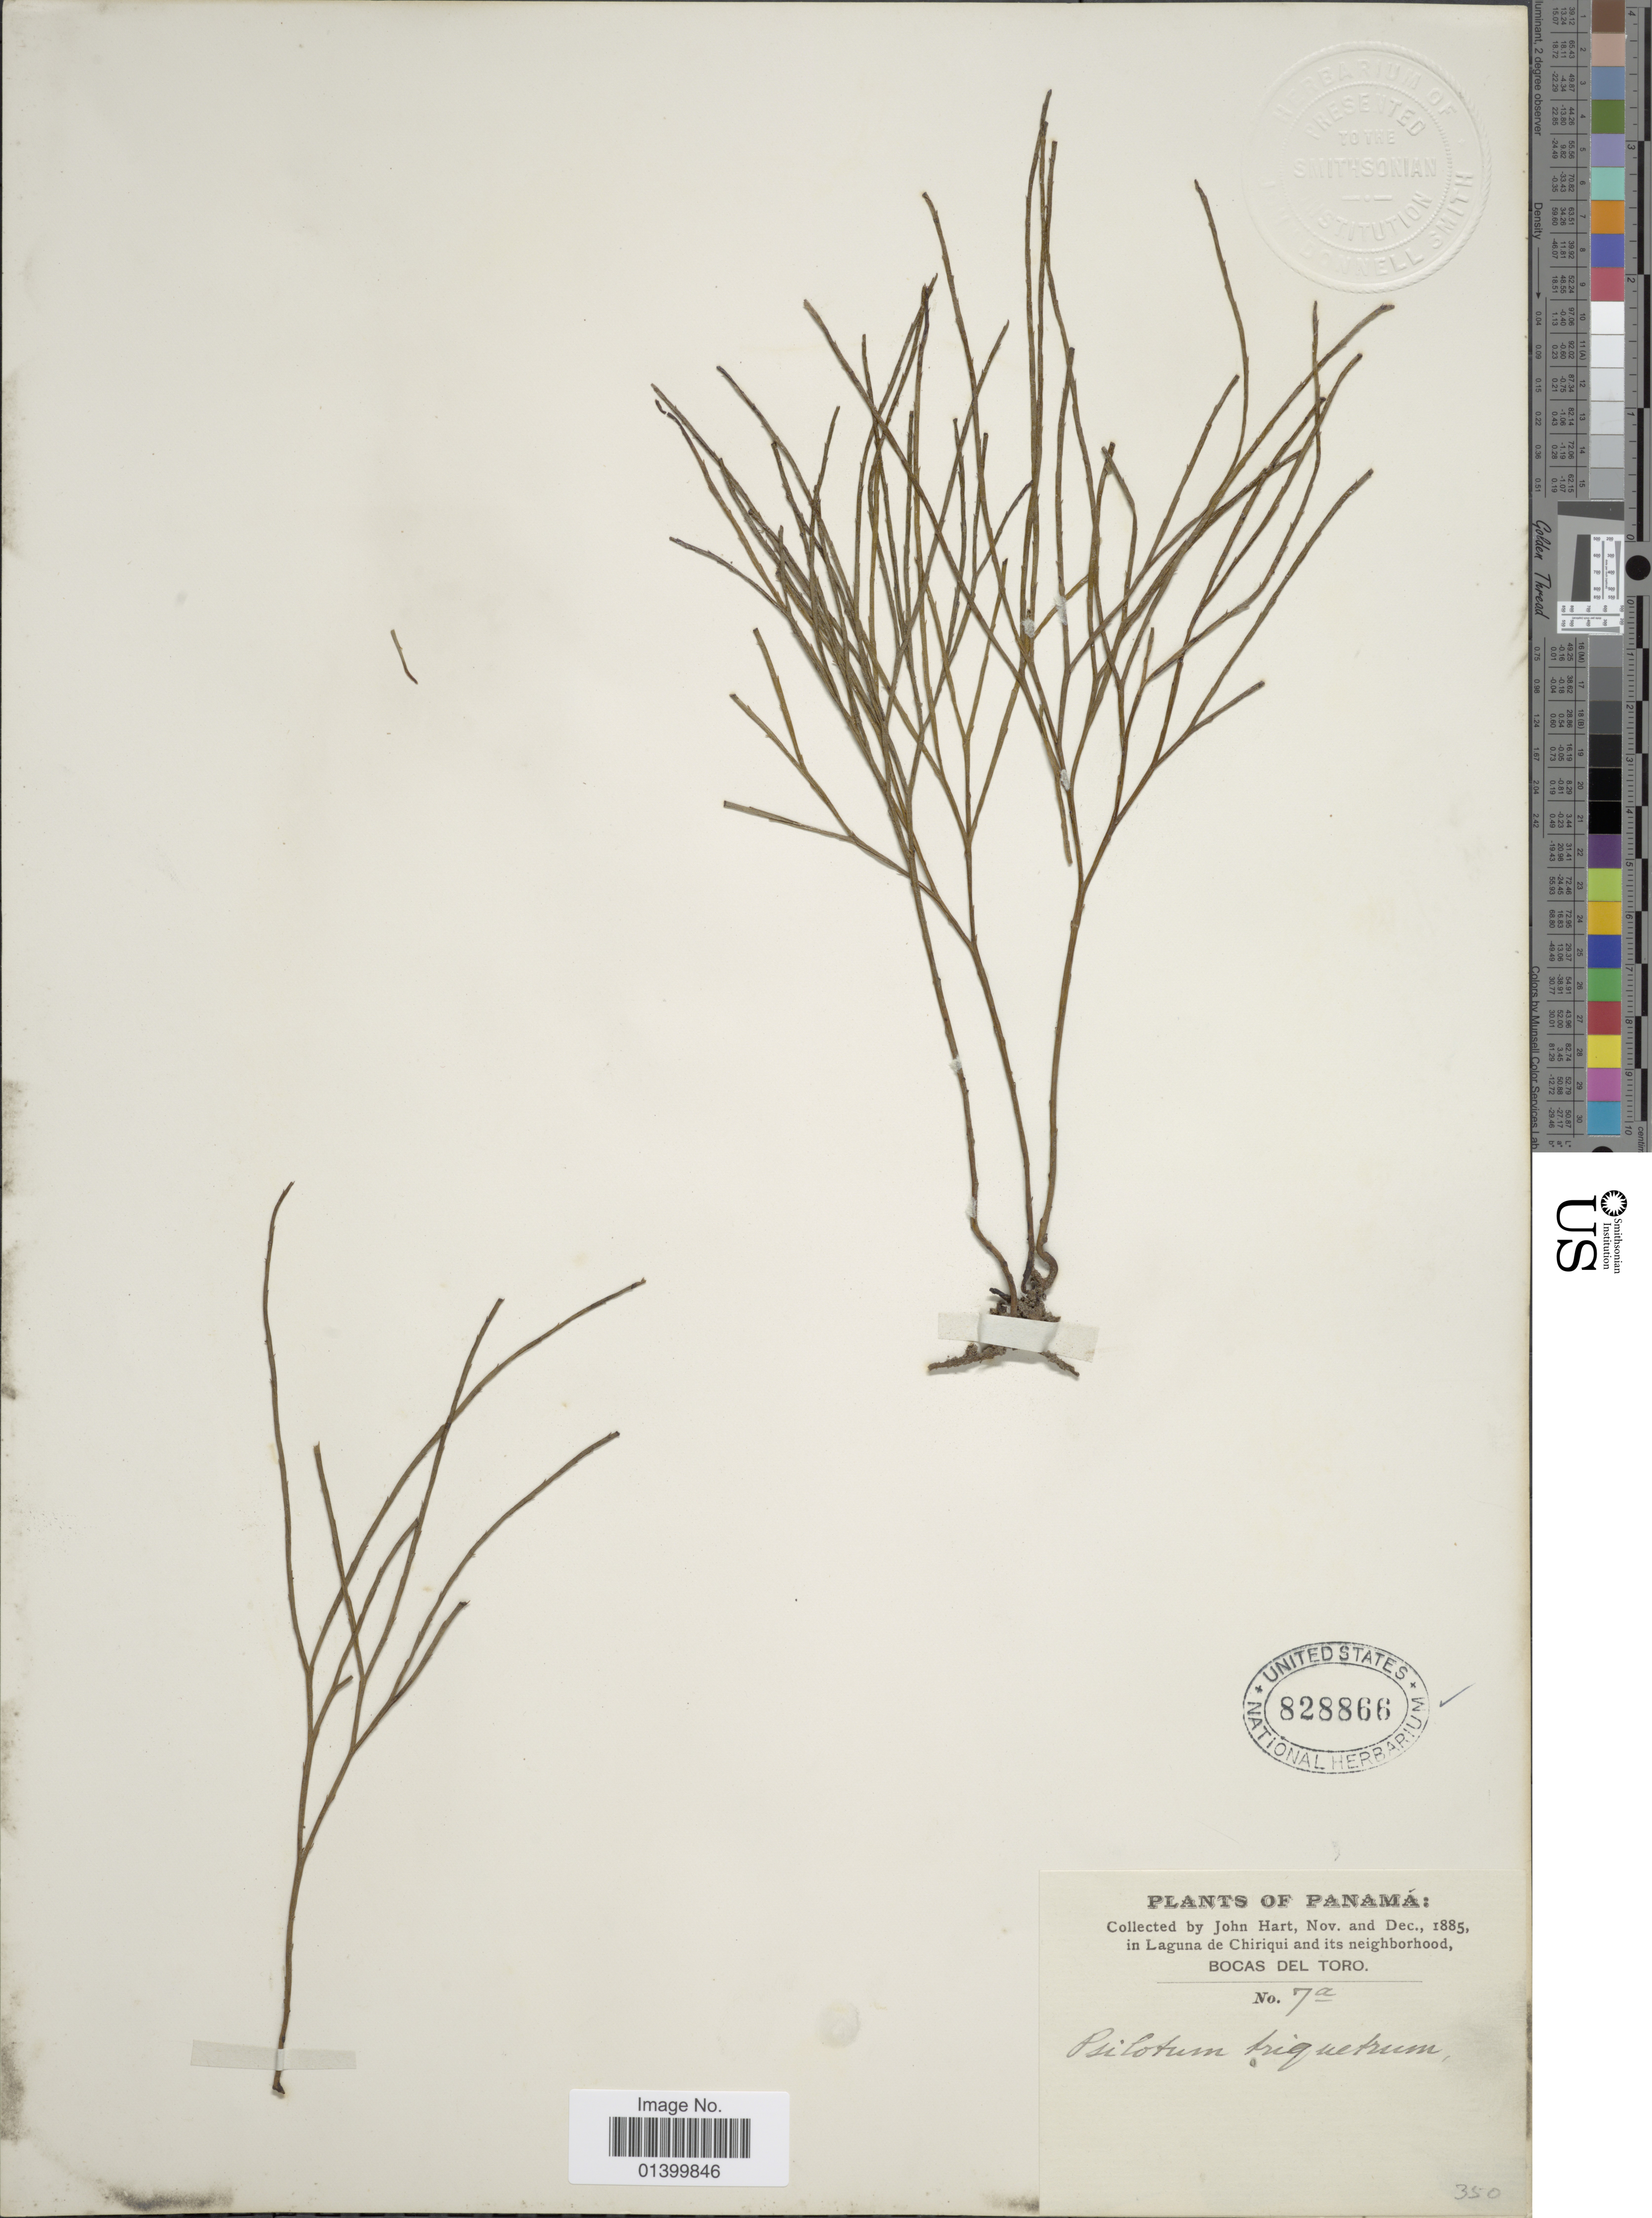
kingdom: Plantae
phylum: Tracheophyta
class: Polypodiopsida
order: Psilotales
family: Psilotaceae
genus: Psilotum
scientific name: Psilotum nudum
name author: (L.) P. Beauv.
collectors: J. H. Hart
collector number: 7a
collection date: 1885-11/1885-12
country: Panama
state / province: Bocas del Toro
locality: Plants of Panamá: in Laguna de Chiriqui and its neighborhood, Bocas del Toro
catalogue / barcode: US 828866